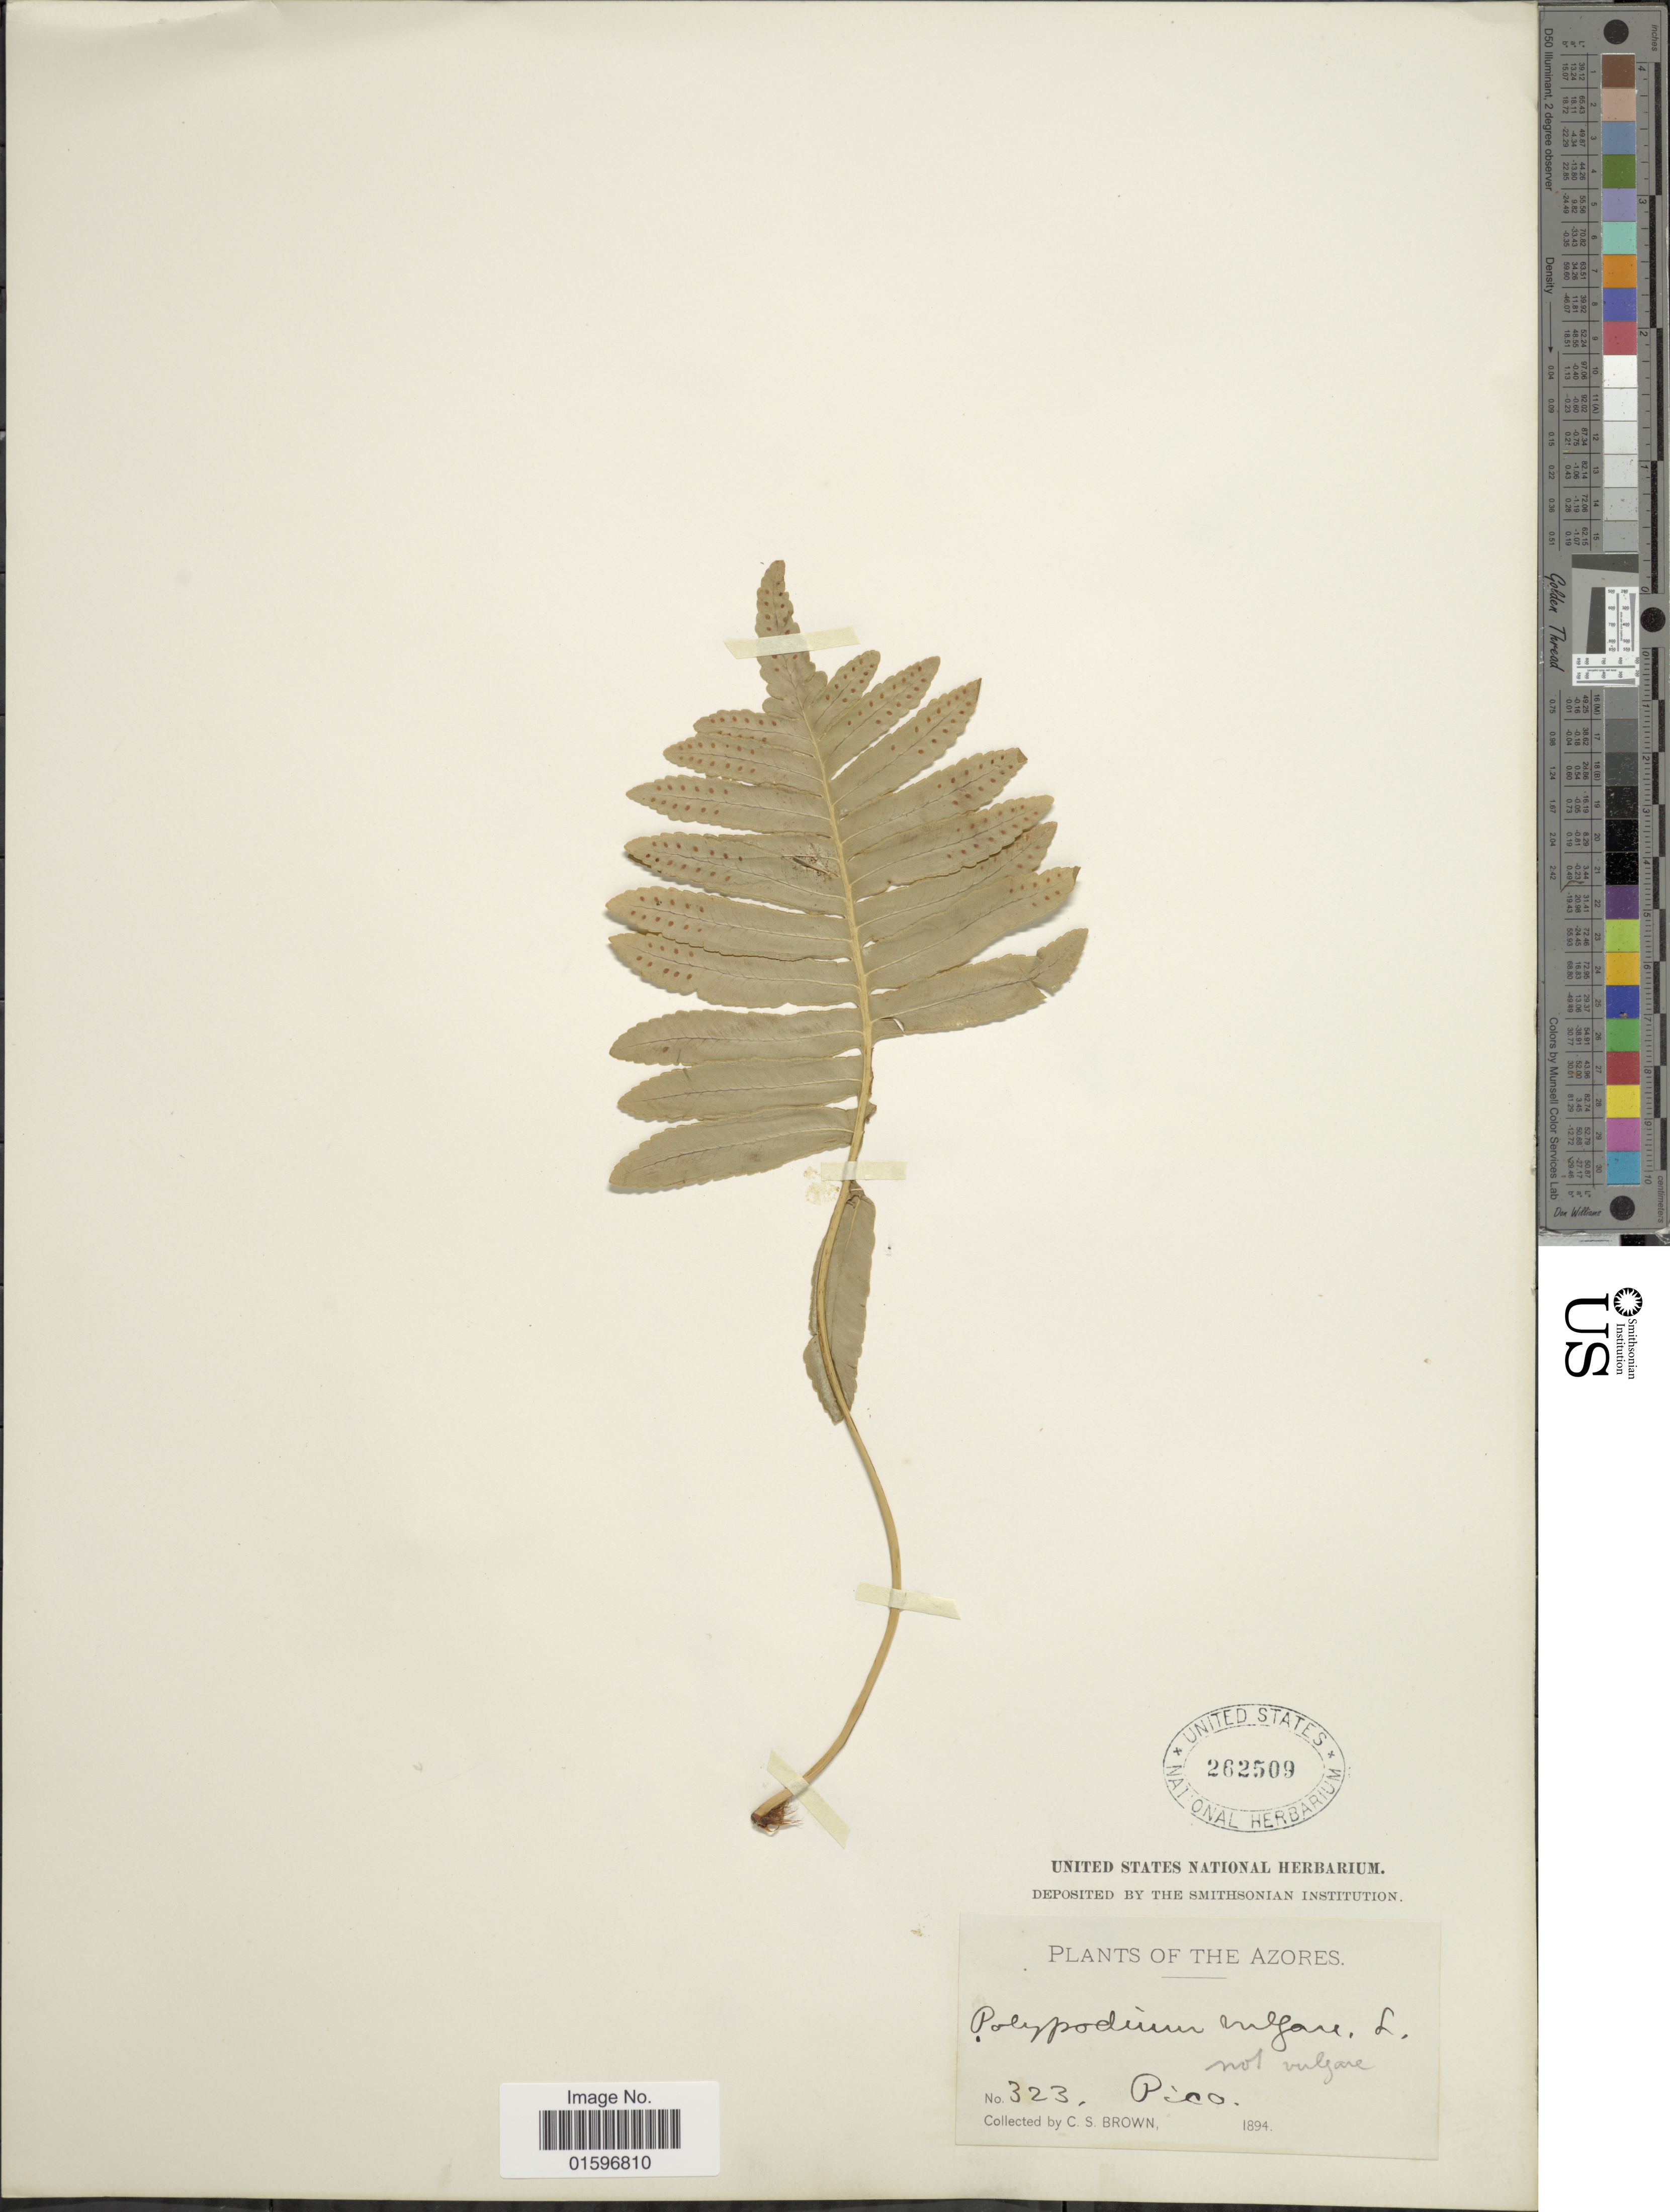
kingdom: Plantae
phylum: Tracheophyta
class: Polypodiopsida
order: Polypodiales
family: Polypodiaceae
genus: Polypodium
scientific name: Polypodium vulgare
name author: L.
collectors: C. S. Brown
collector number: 323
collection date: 1894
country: Portugal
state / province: Azores (Aut. Reg.)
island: Pico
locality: The Azores, Pico [interpreted]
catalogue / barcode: US 262509